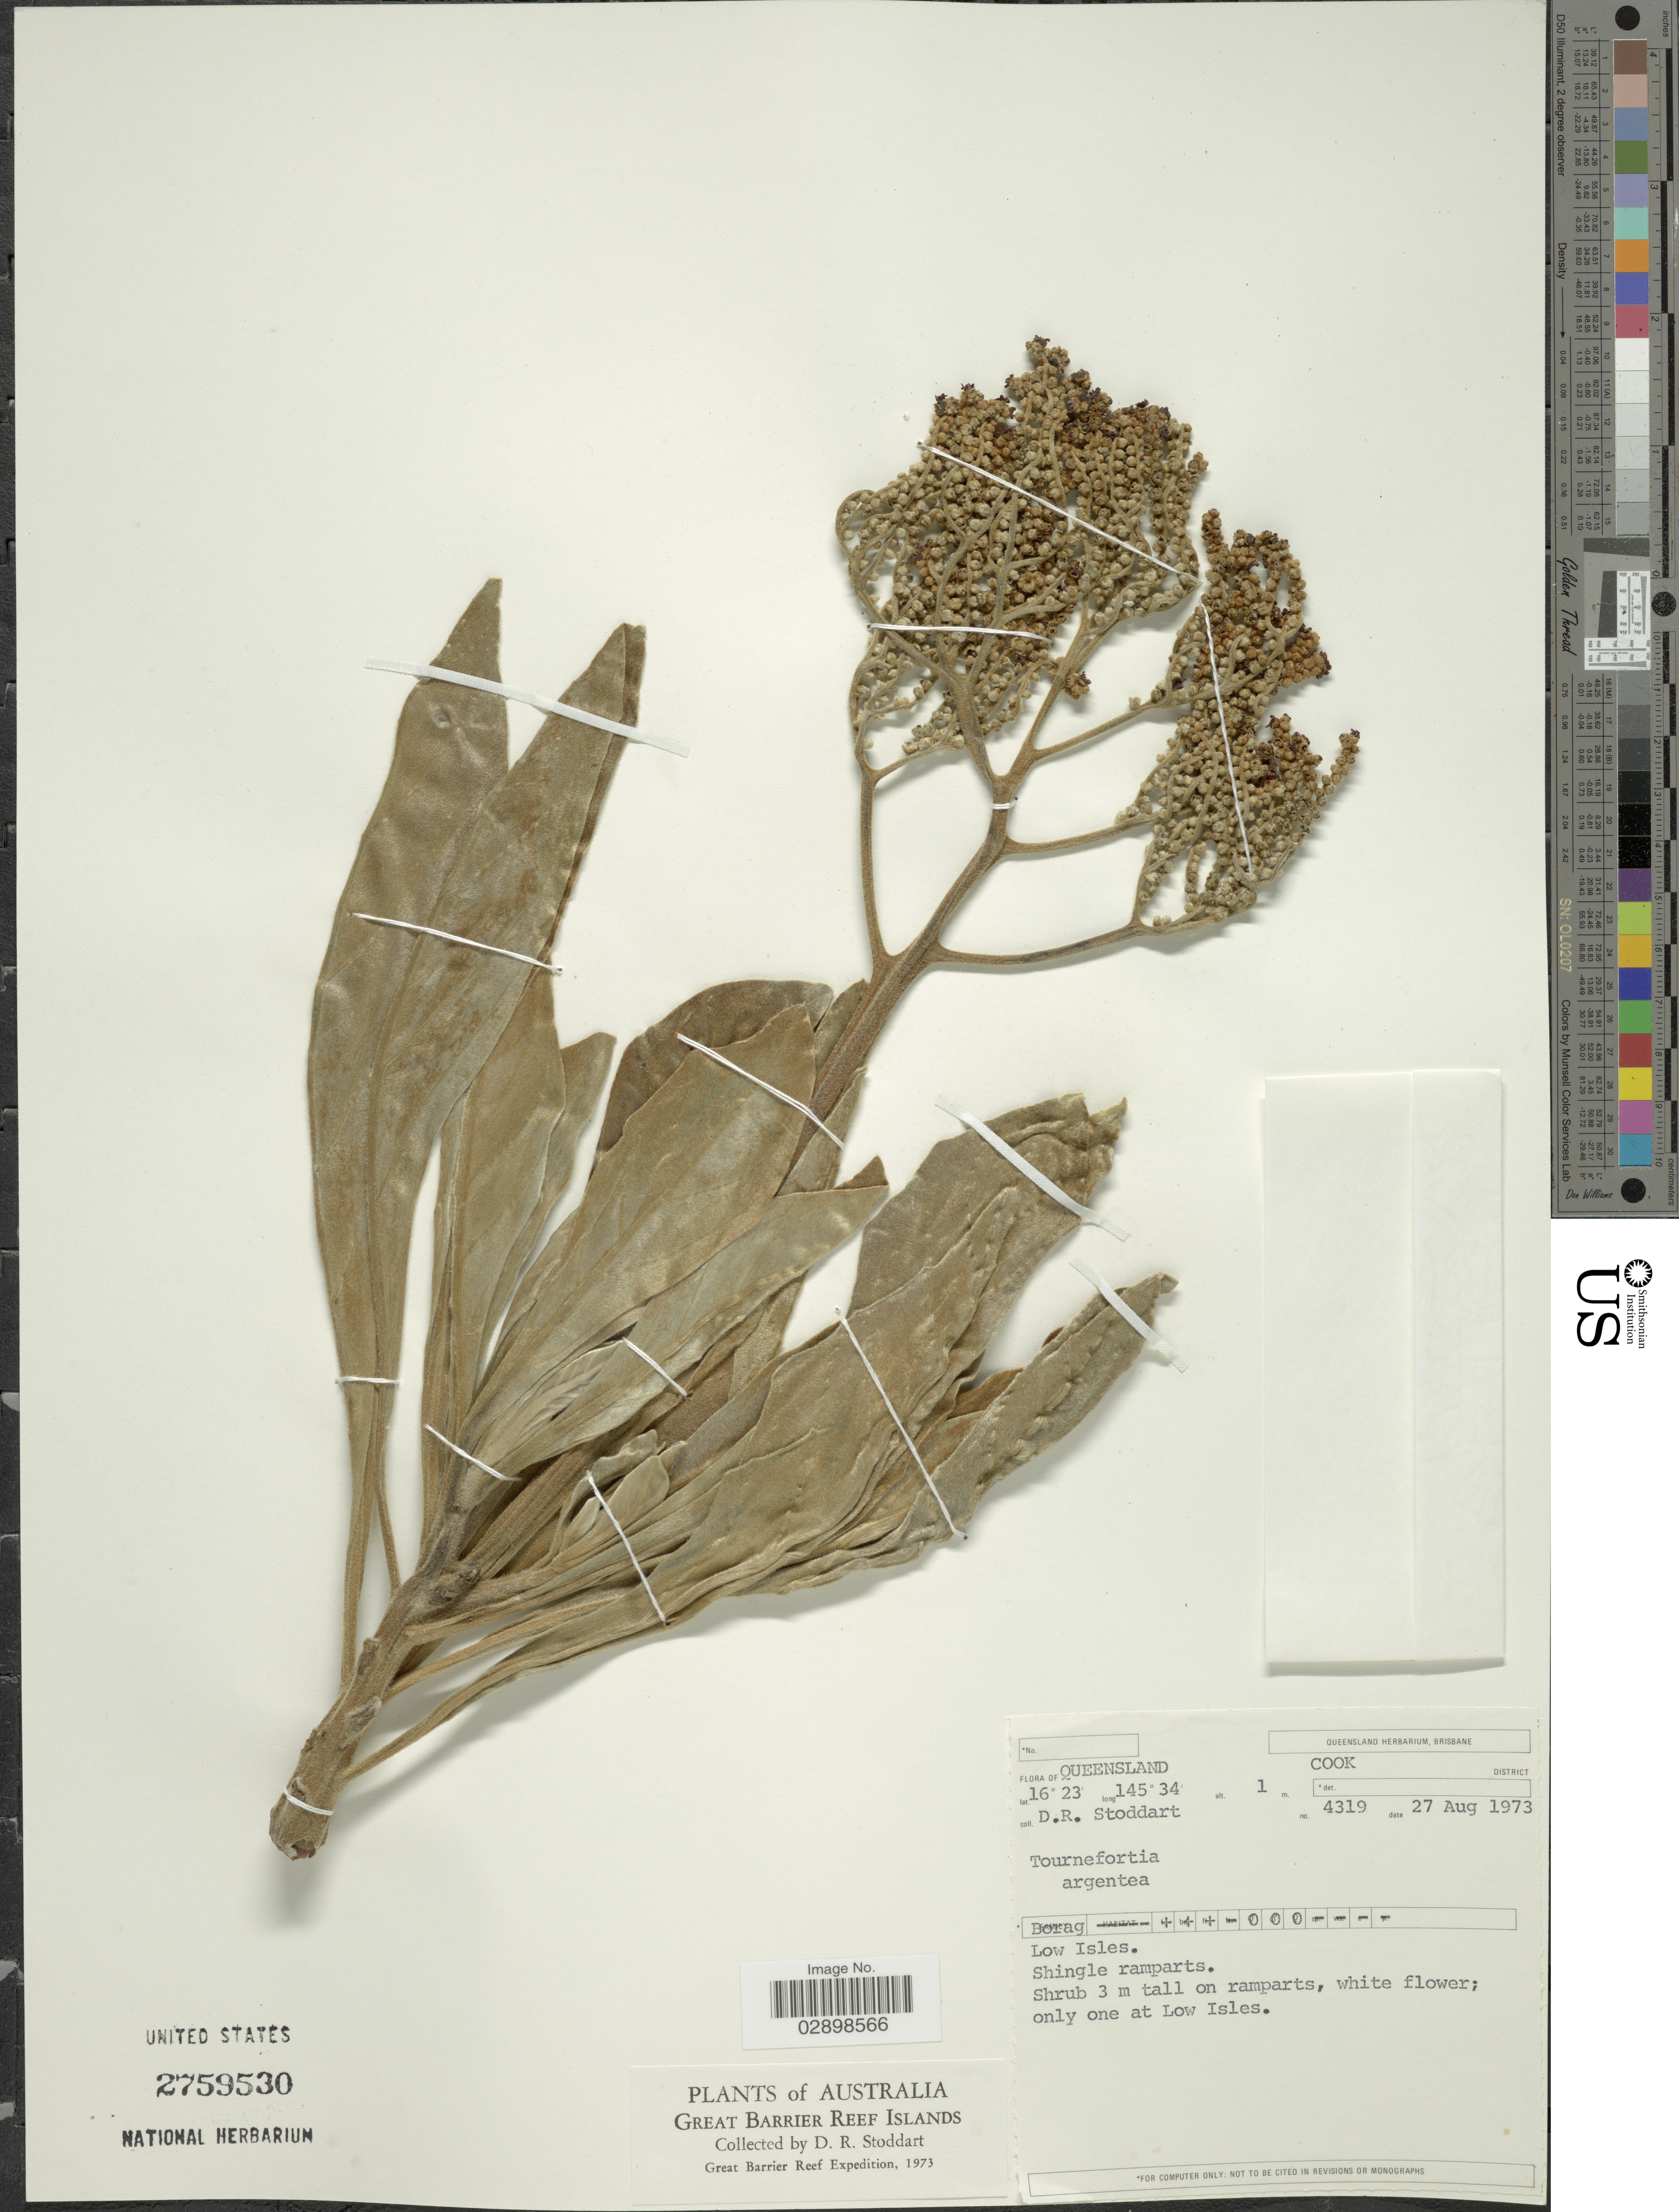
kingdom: Plantae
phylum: Tracheophyta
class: Magnoliopsida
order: Boraginales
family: Heliotropiaceae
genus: Tournefortia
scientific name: Tournefortia argentea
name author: L. f.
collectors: D. R. Stoddart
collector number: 4319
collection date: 1973-08-27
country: Australia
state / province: Queensland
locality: Cook District. Low Islet.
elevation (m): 1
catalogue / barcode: US 2759530